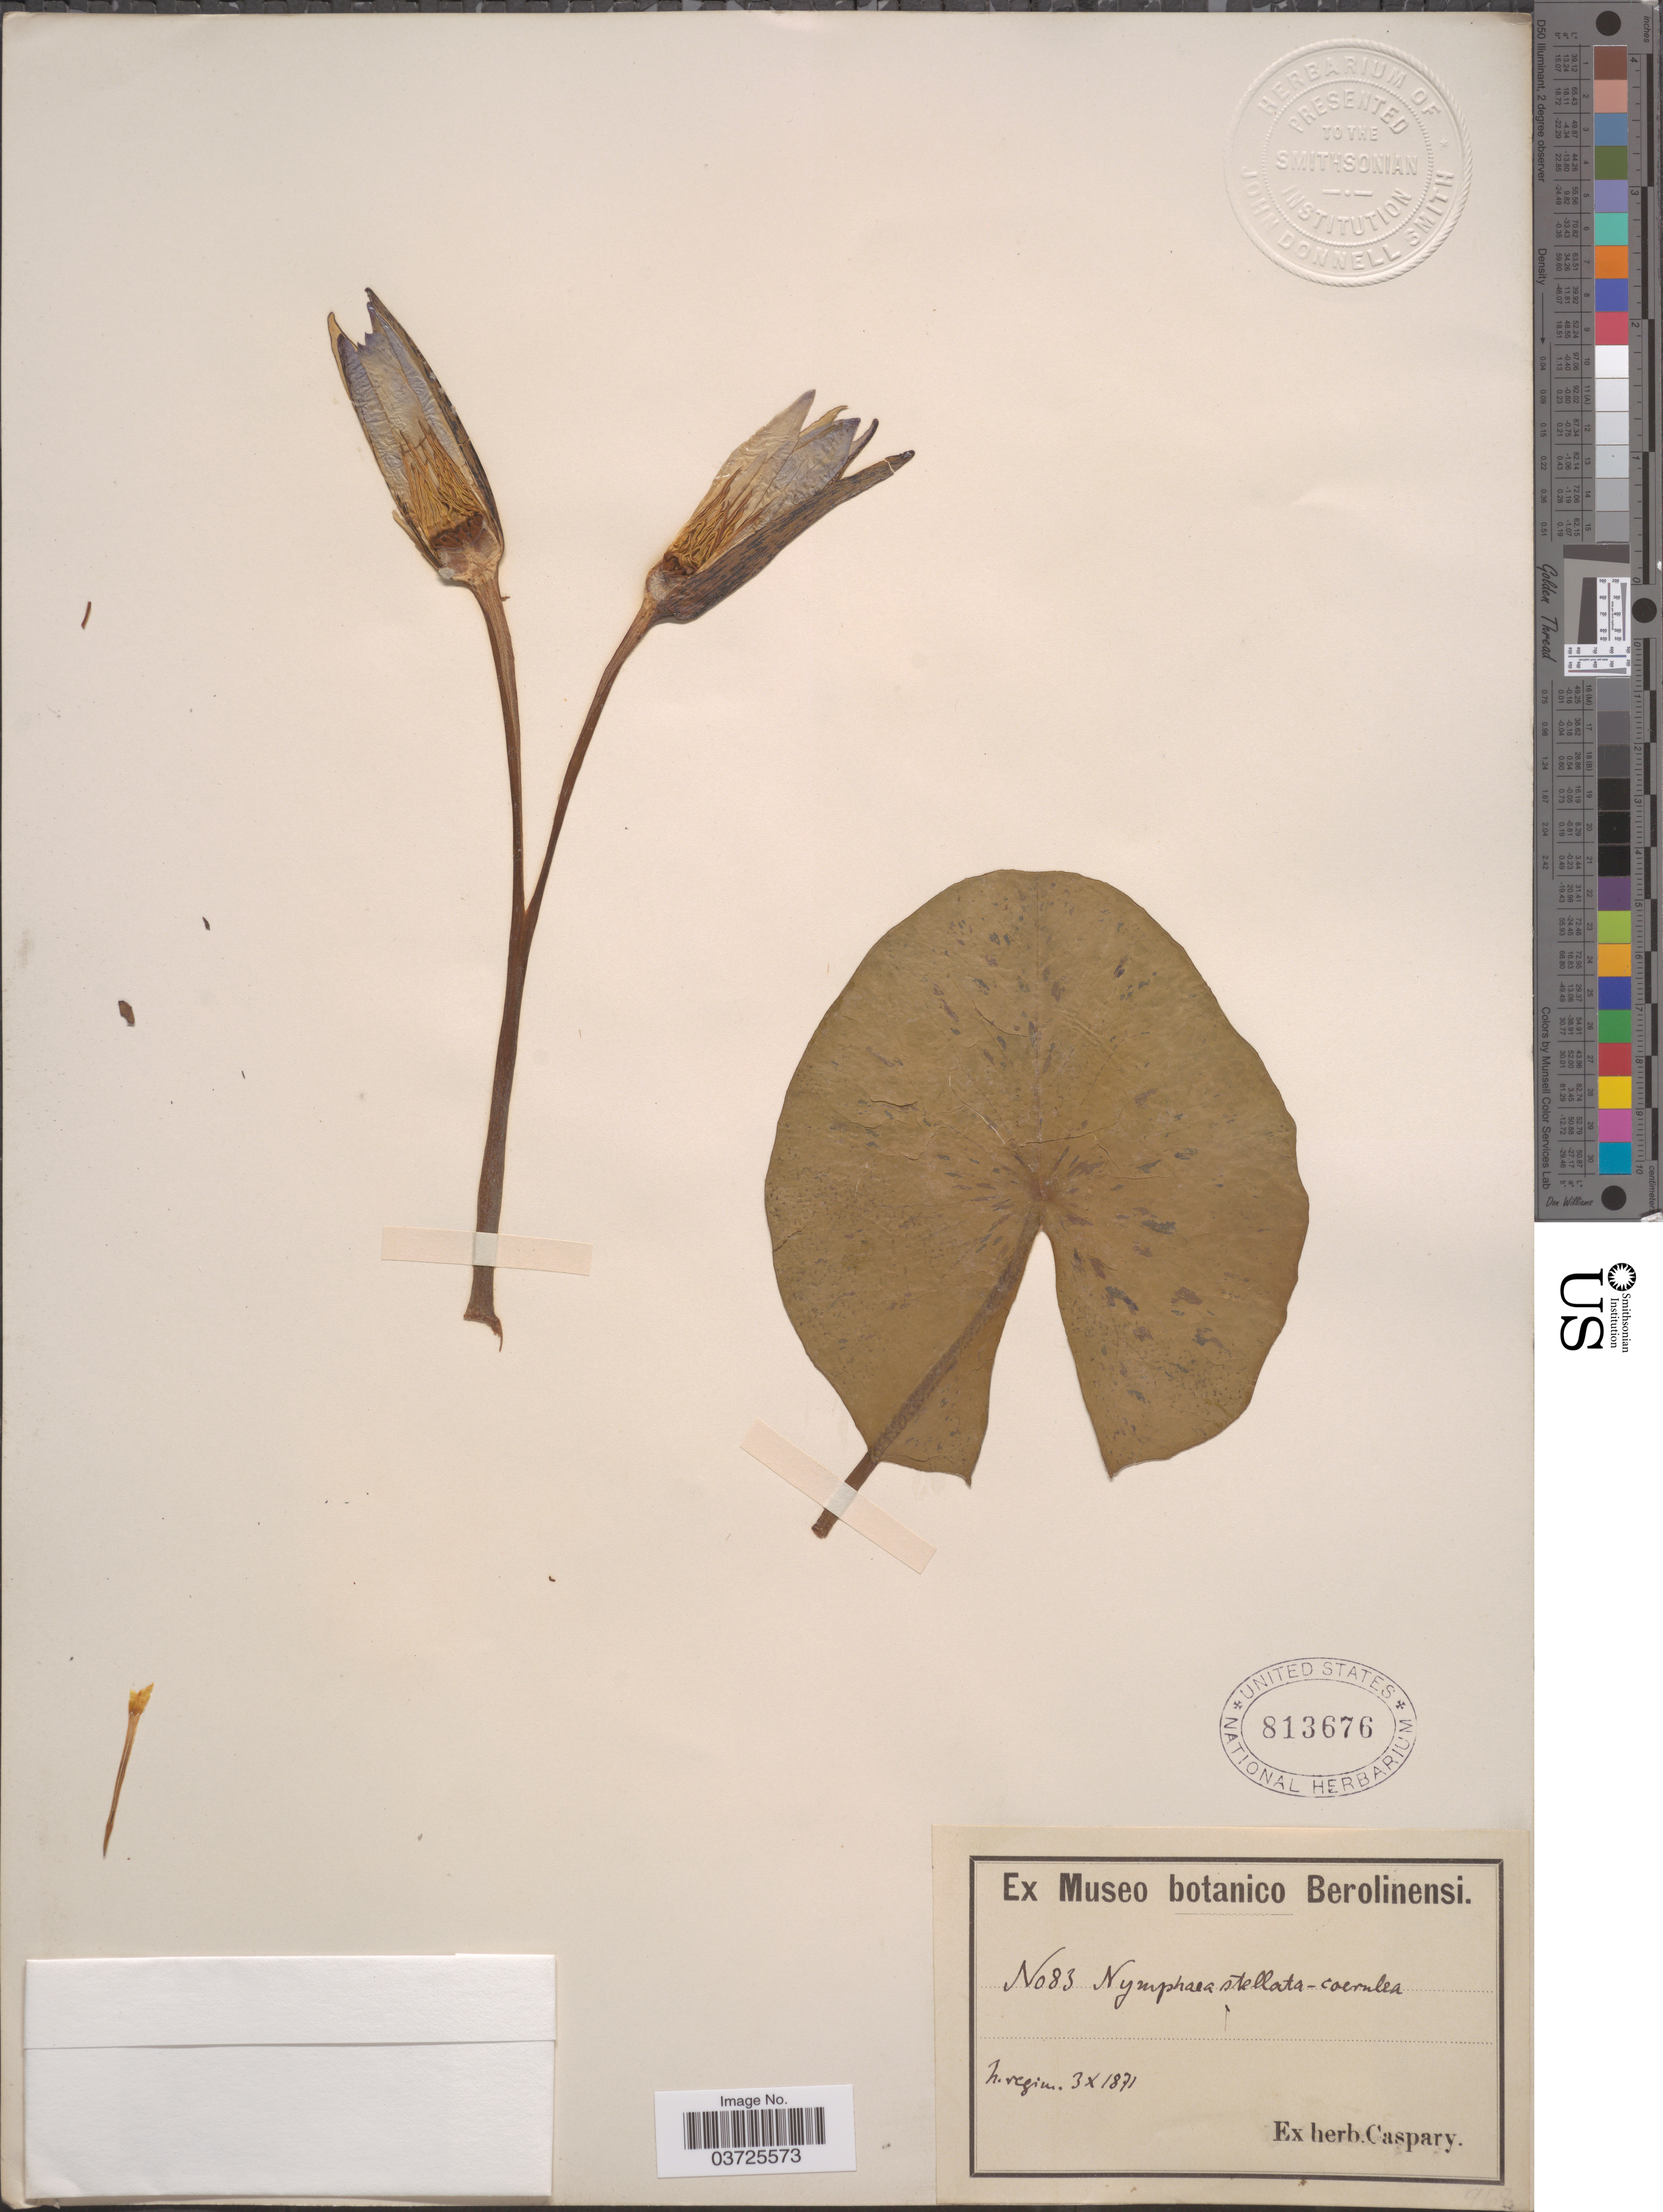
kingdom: Plantae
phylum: Tracheophyta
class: Magnoliopsida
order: Nymphaeales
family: Nymphaeaceae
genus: Nymphaea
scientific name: Nymphaea caerulea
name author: Savigny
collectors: Ex herb. Caspary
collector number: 83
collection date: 1871-10-03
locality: H. region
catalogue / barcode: US 813676